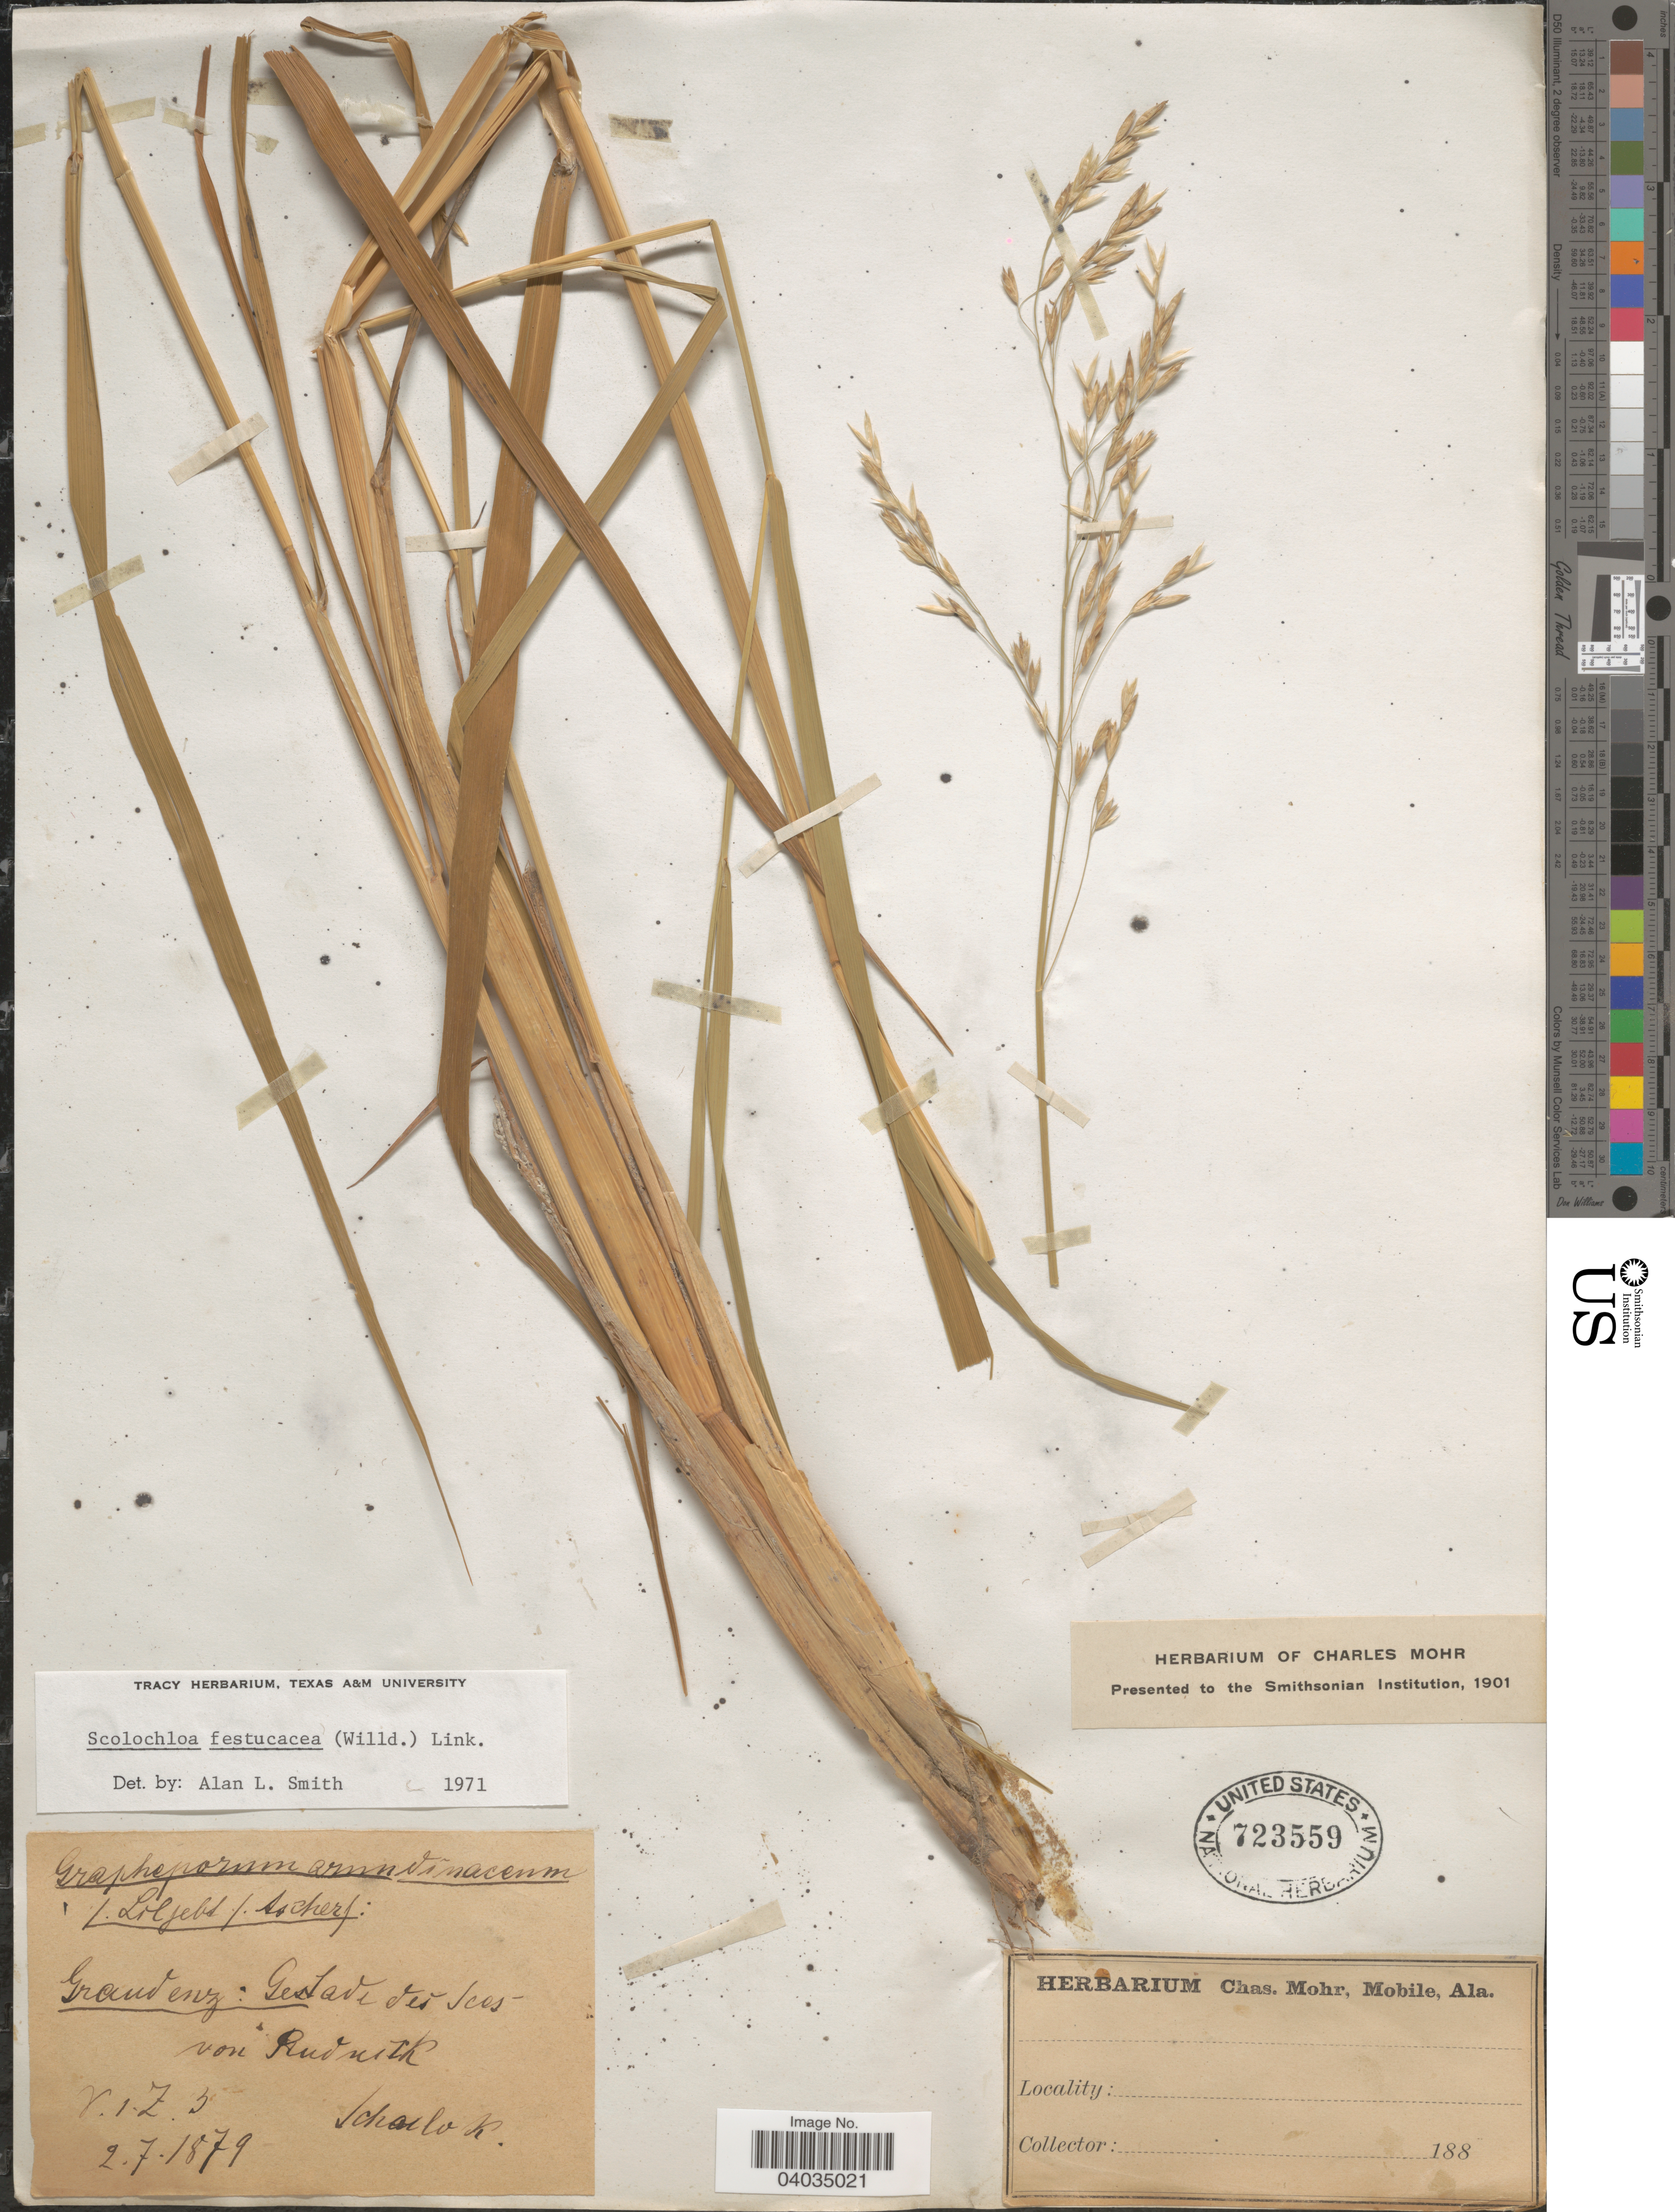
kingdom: Plantae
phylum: Tracheophyta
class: Liliopsida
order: Poales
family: Poaceae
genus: Scolochloa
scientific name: Scolochloa festucacea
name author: (Willd.) Link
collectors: Scharlok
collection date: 1879-07-02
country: Poland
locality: Grandenz : Gestade des Scosvon Rudnith. [interpreted]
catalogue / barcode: US 723559